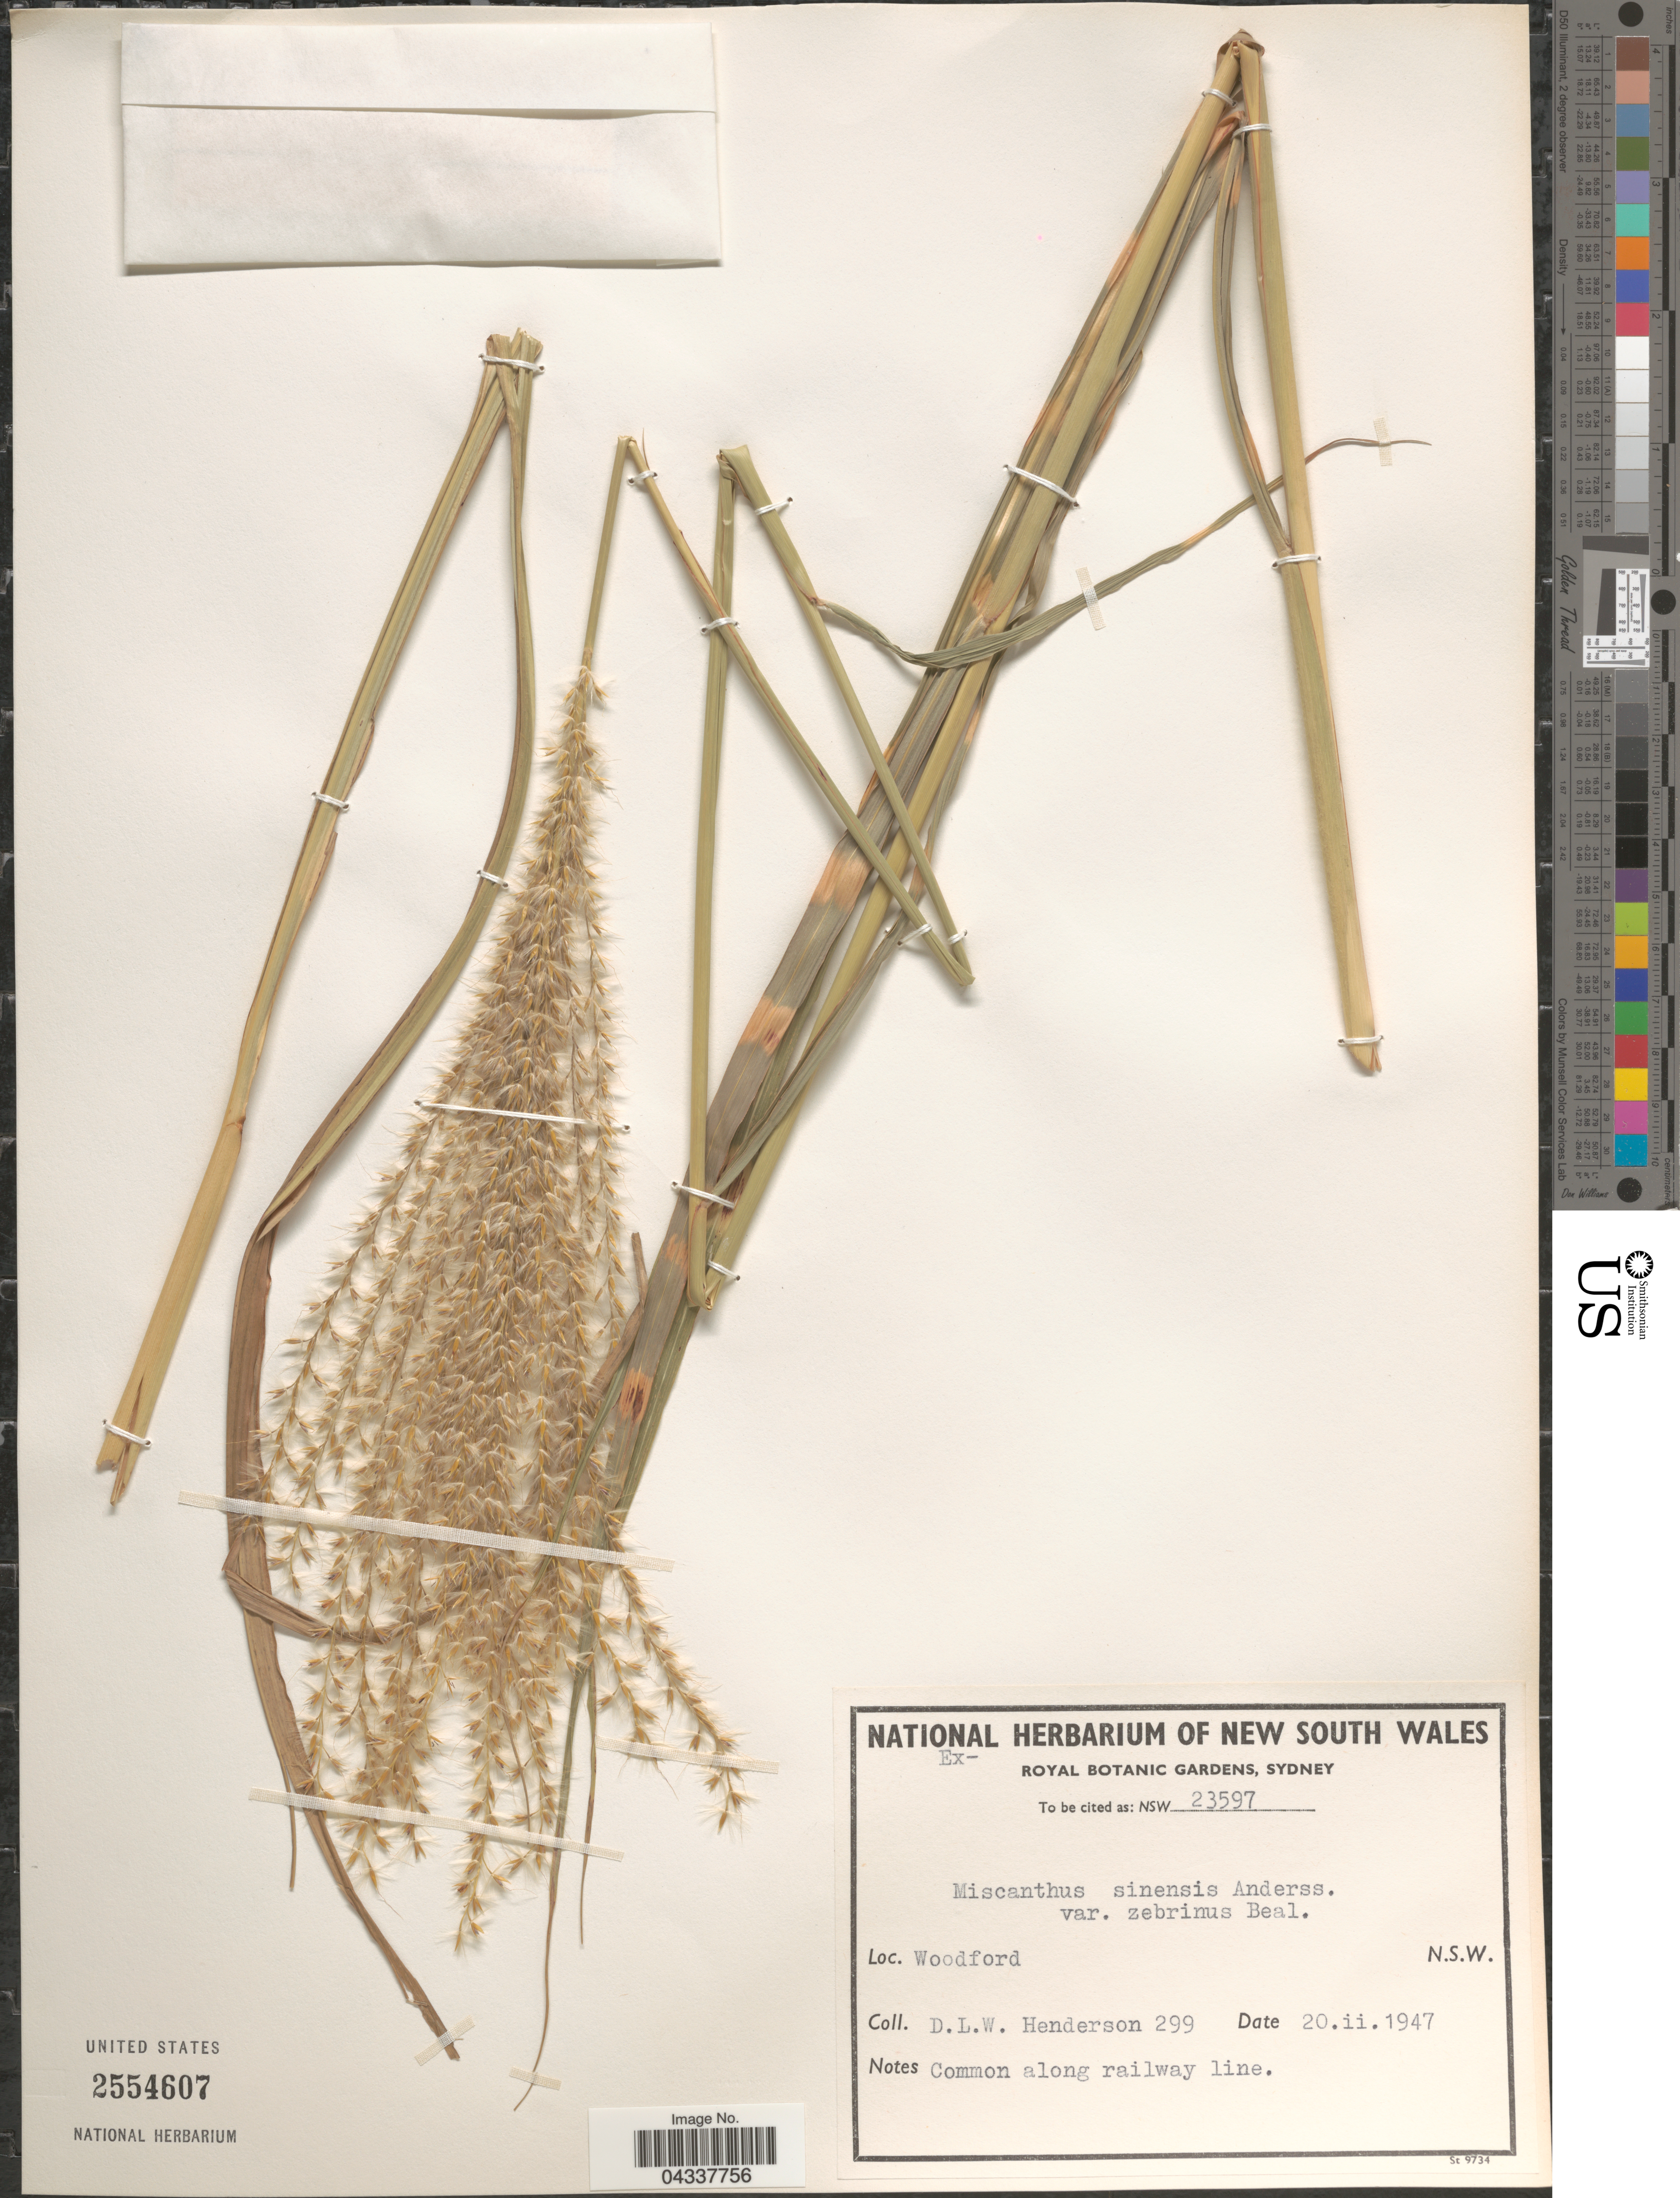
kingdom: Plantae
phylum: Tracheophyta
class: Liliopsida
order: Poales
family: Poaceae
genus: Miscanthus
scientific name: Miscanthus sinensis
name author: Andersson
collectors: D. Henderson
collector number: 299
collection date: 1947-02-20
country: Australia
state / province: New South Wales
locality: Woodford.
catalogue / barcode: US 2554607